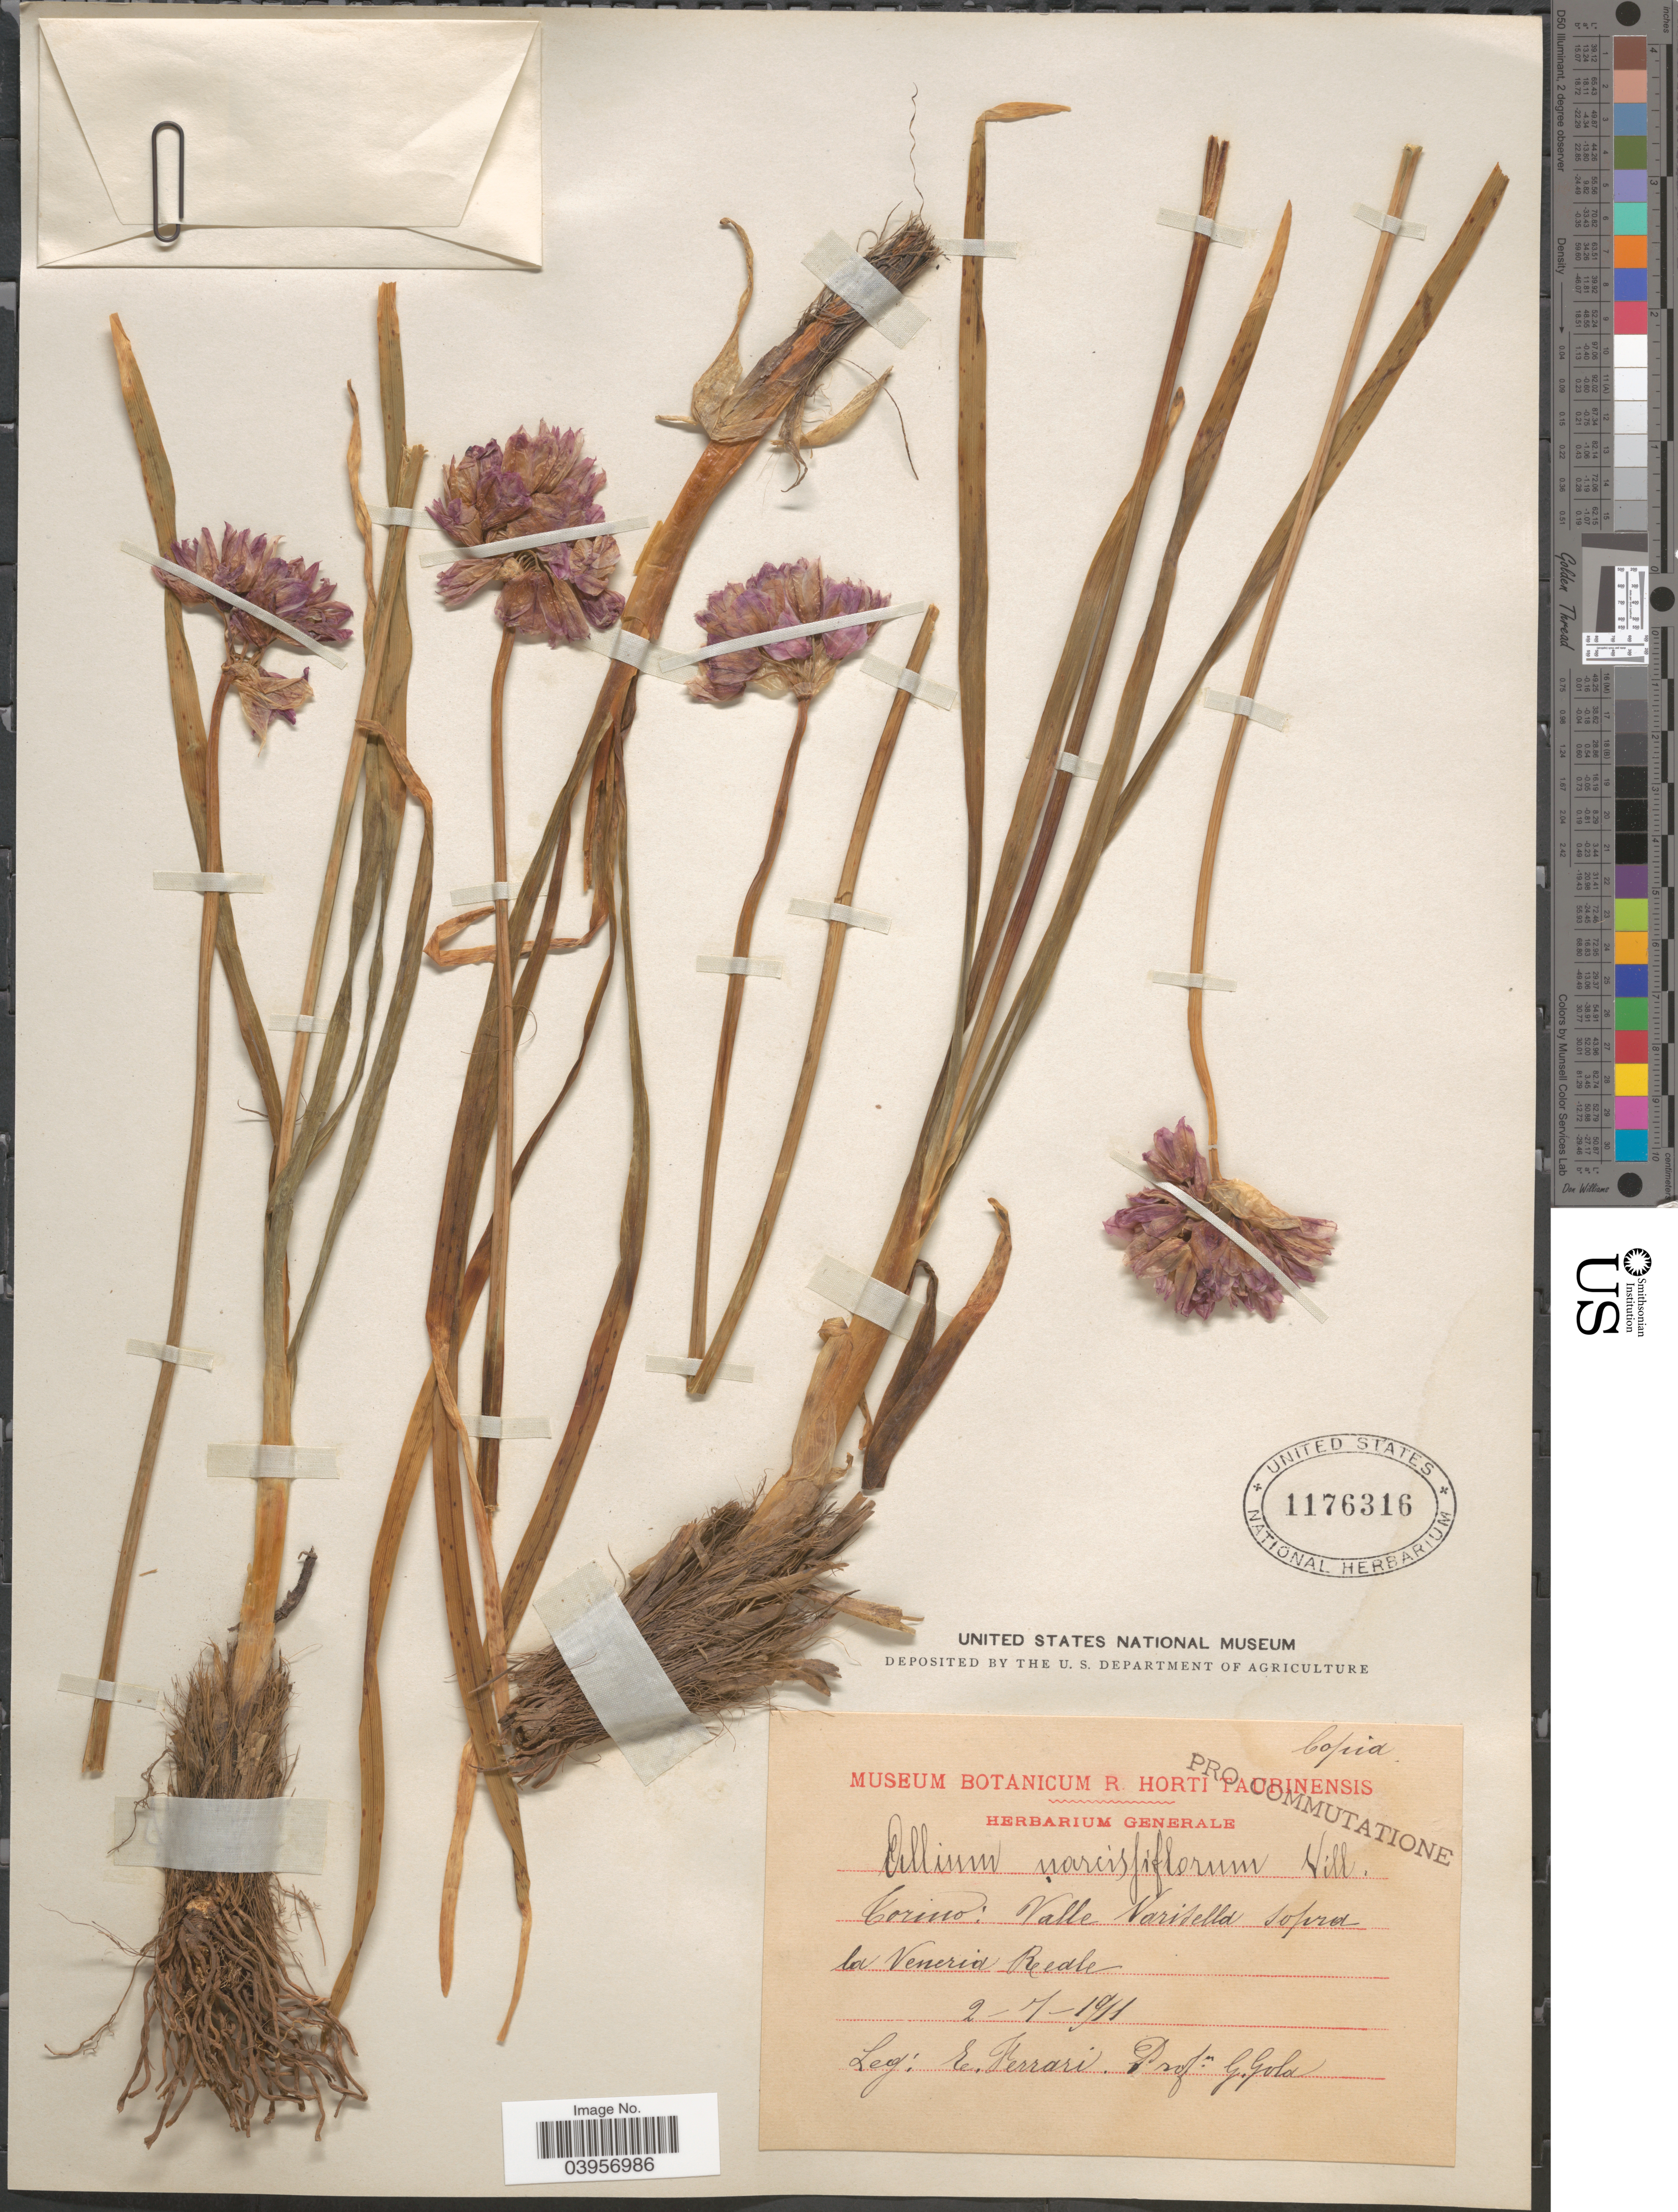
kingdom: Plantae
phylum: Tracheophyta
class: Liliopsida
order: Asparagales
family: Amaryllidaceae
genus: Allium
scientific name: Allium narcissiflorum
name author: Vill.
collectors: E. Ferrari & G. Gola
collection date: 1911-07-02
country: Italy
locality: Torino: Valle Varisella sopra la Veneria Reale.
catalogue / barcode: US 1176316